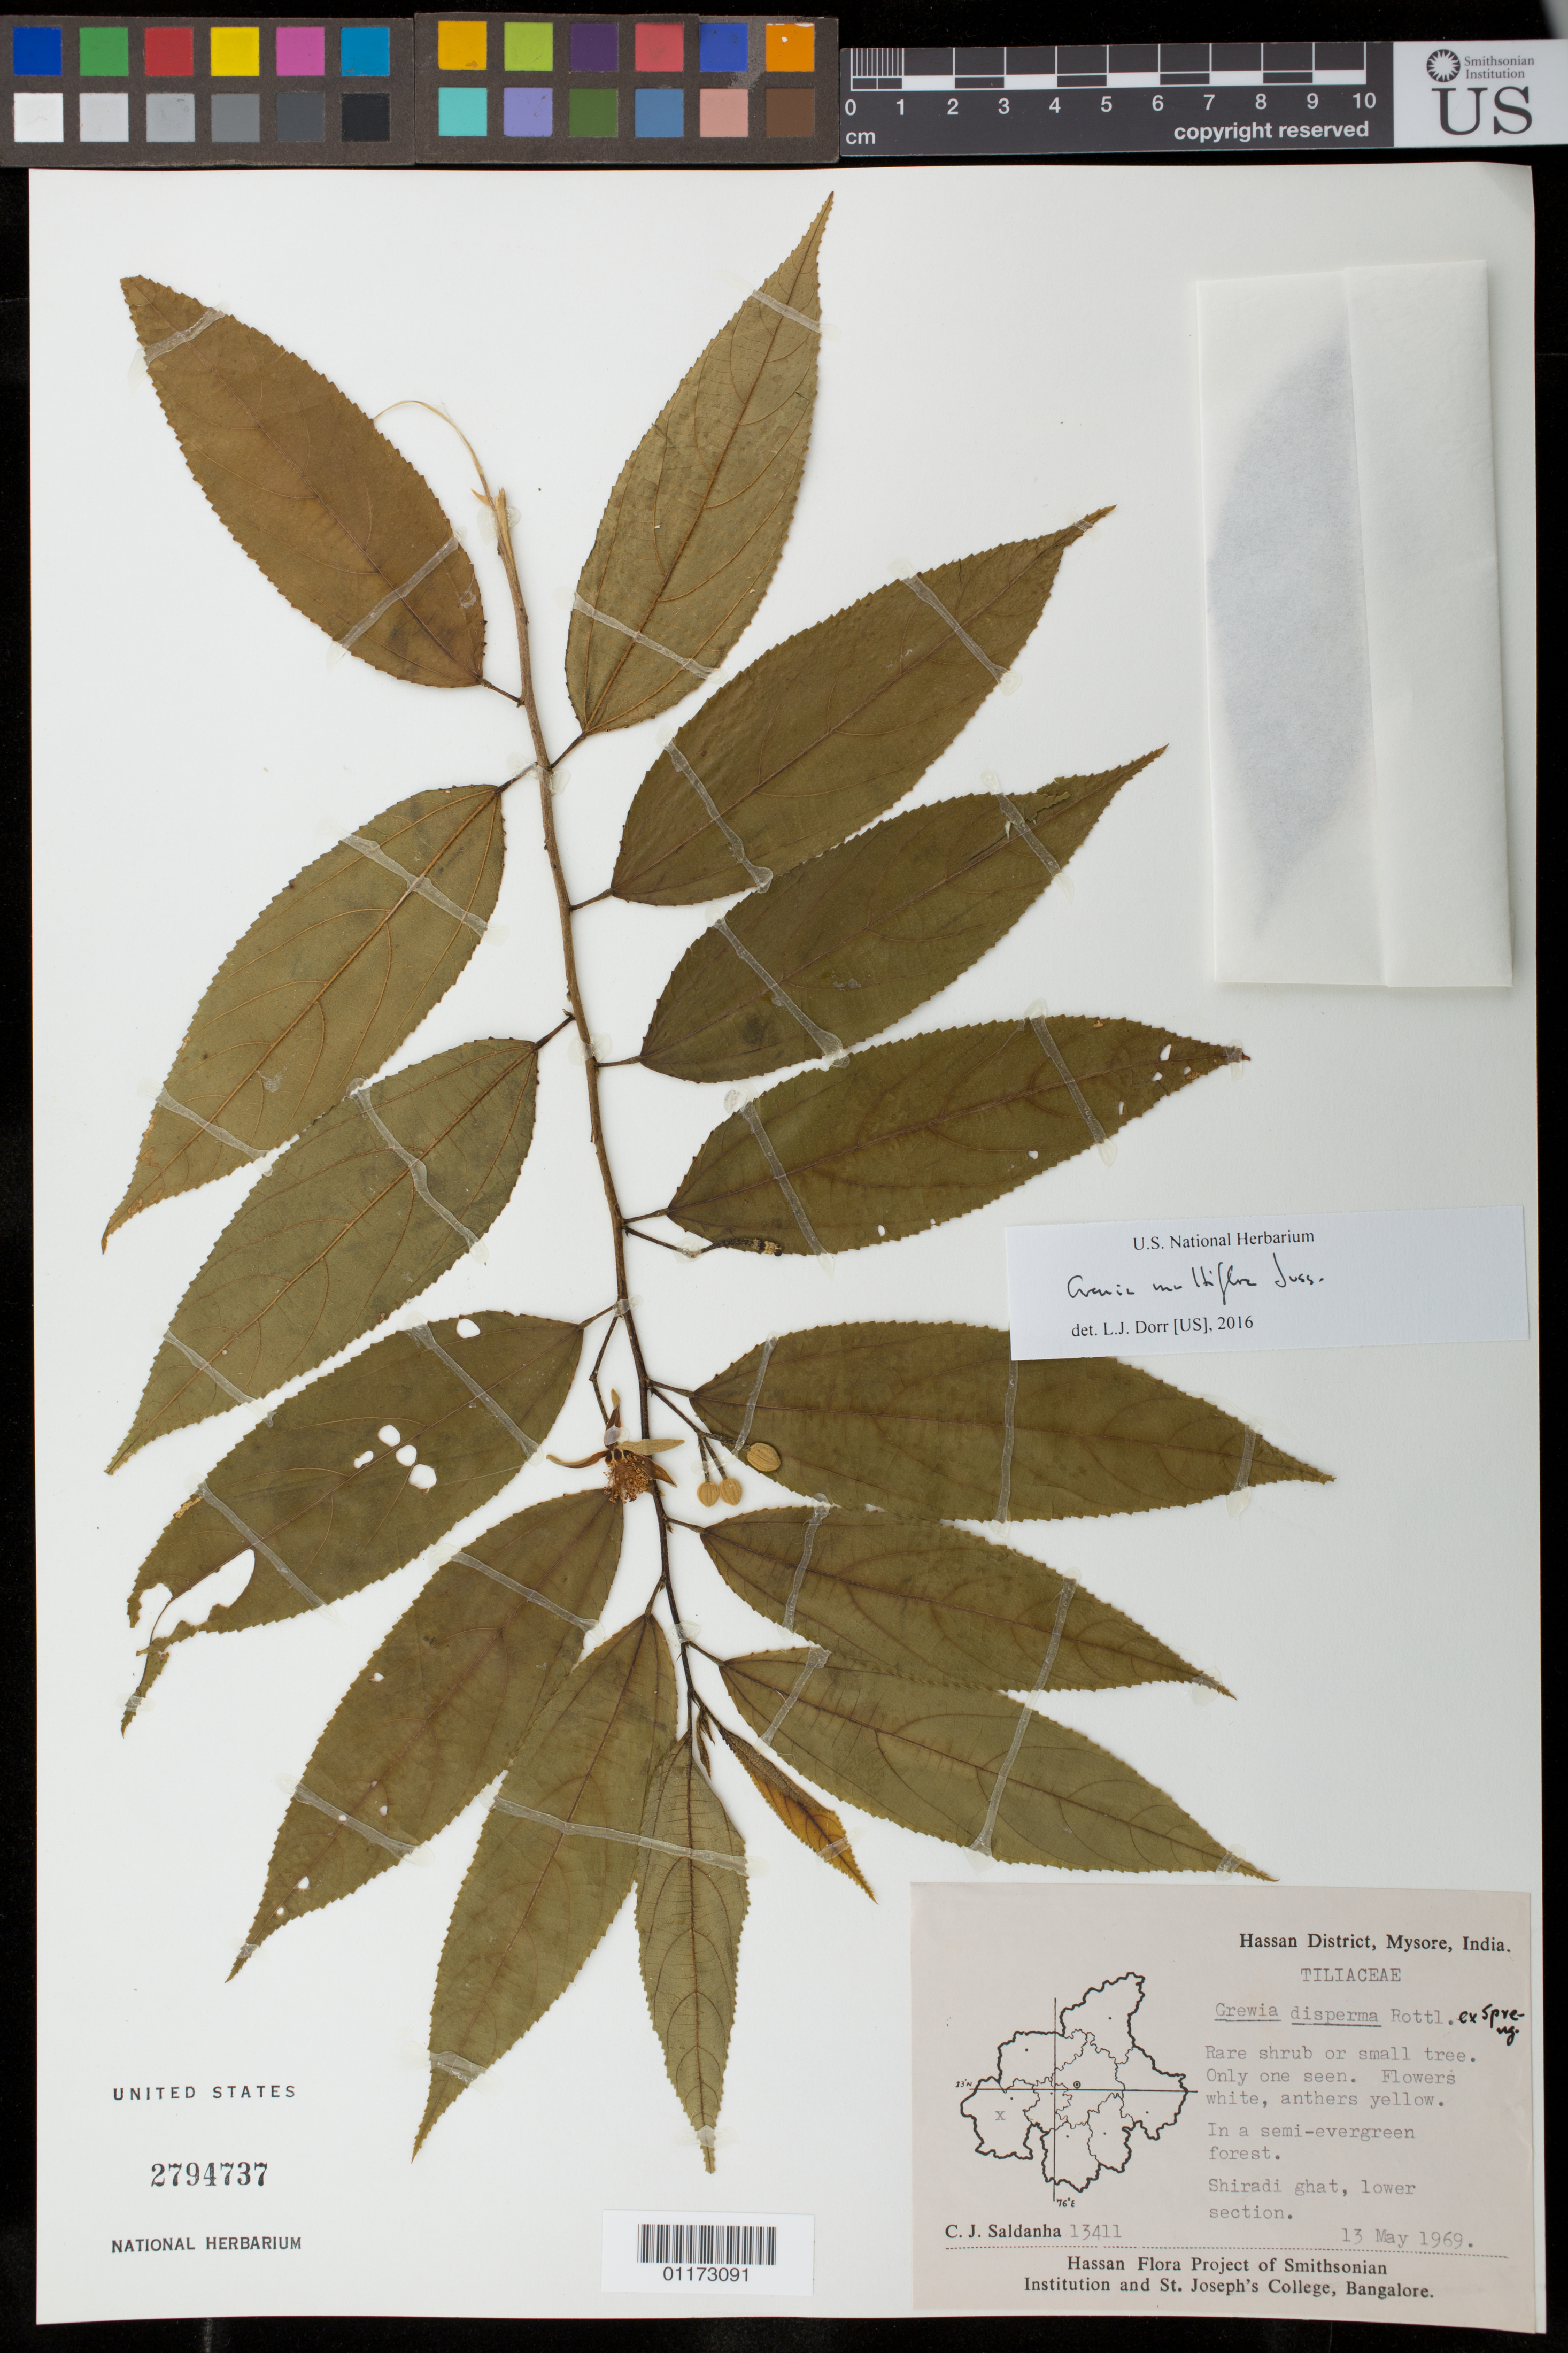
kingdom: Plantae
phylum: Tracheophyta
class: Magnoliopsida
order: Malvales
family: Malvaceae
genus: Grewia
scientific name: Grewia multiflora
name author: Juss.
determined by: Dorr, L. J., (BOT), Smithsonian Institution - National Museum of Natural History (UNITED STATES)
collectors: C. J. Saldanha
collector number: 13411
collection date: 1969-05-13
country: India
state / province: Karnataka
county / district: Mysore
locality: Shiradi ghat, lower section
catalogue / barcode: US 2794737